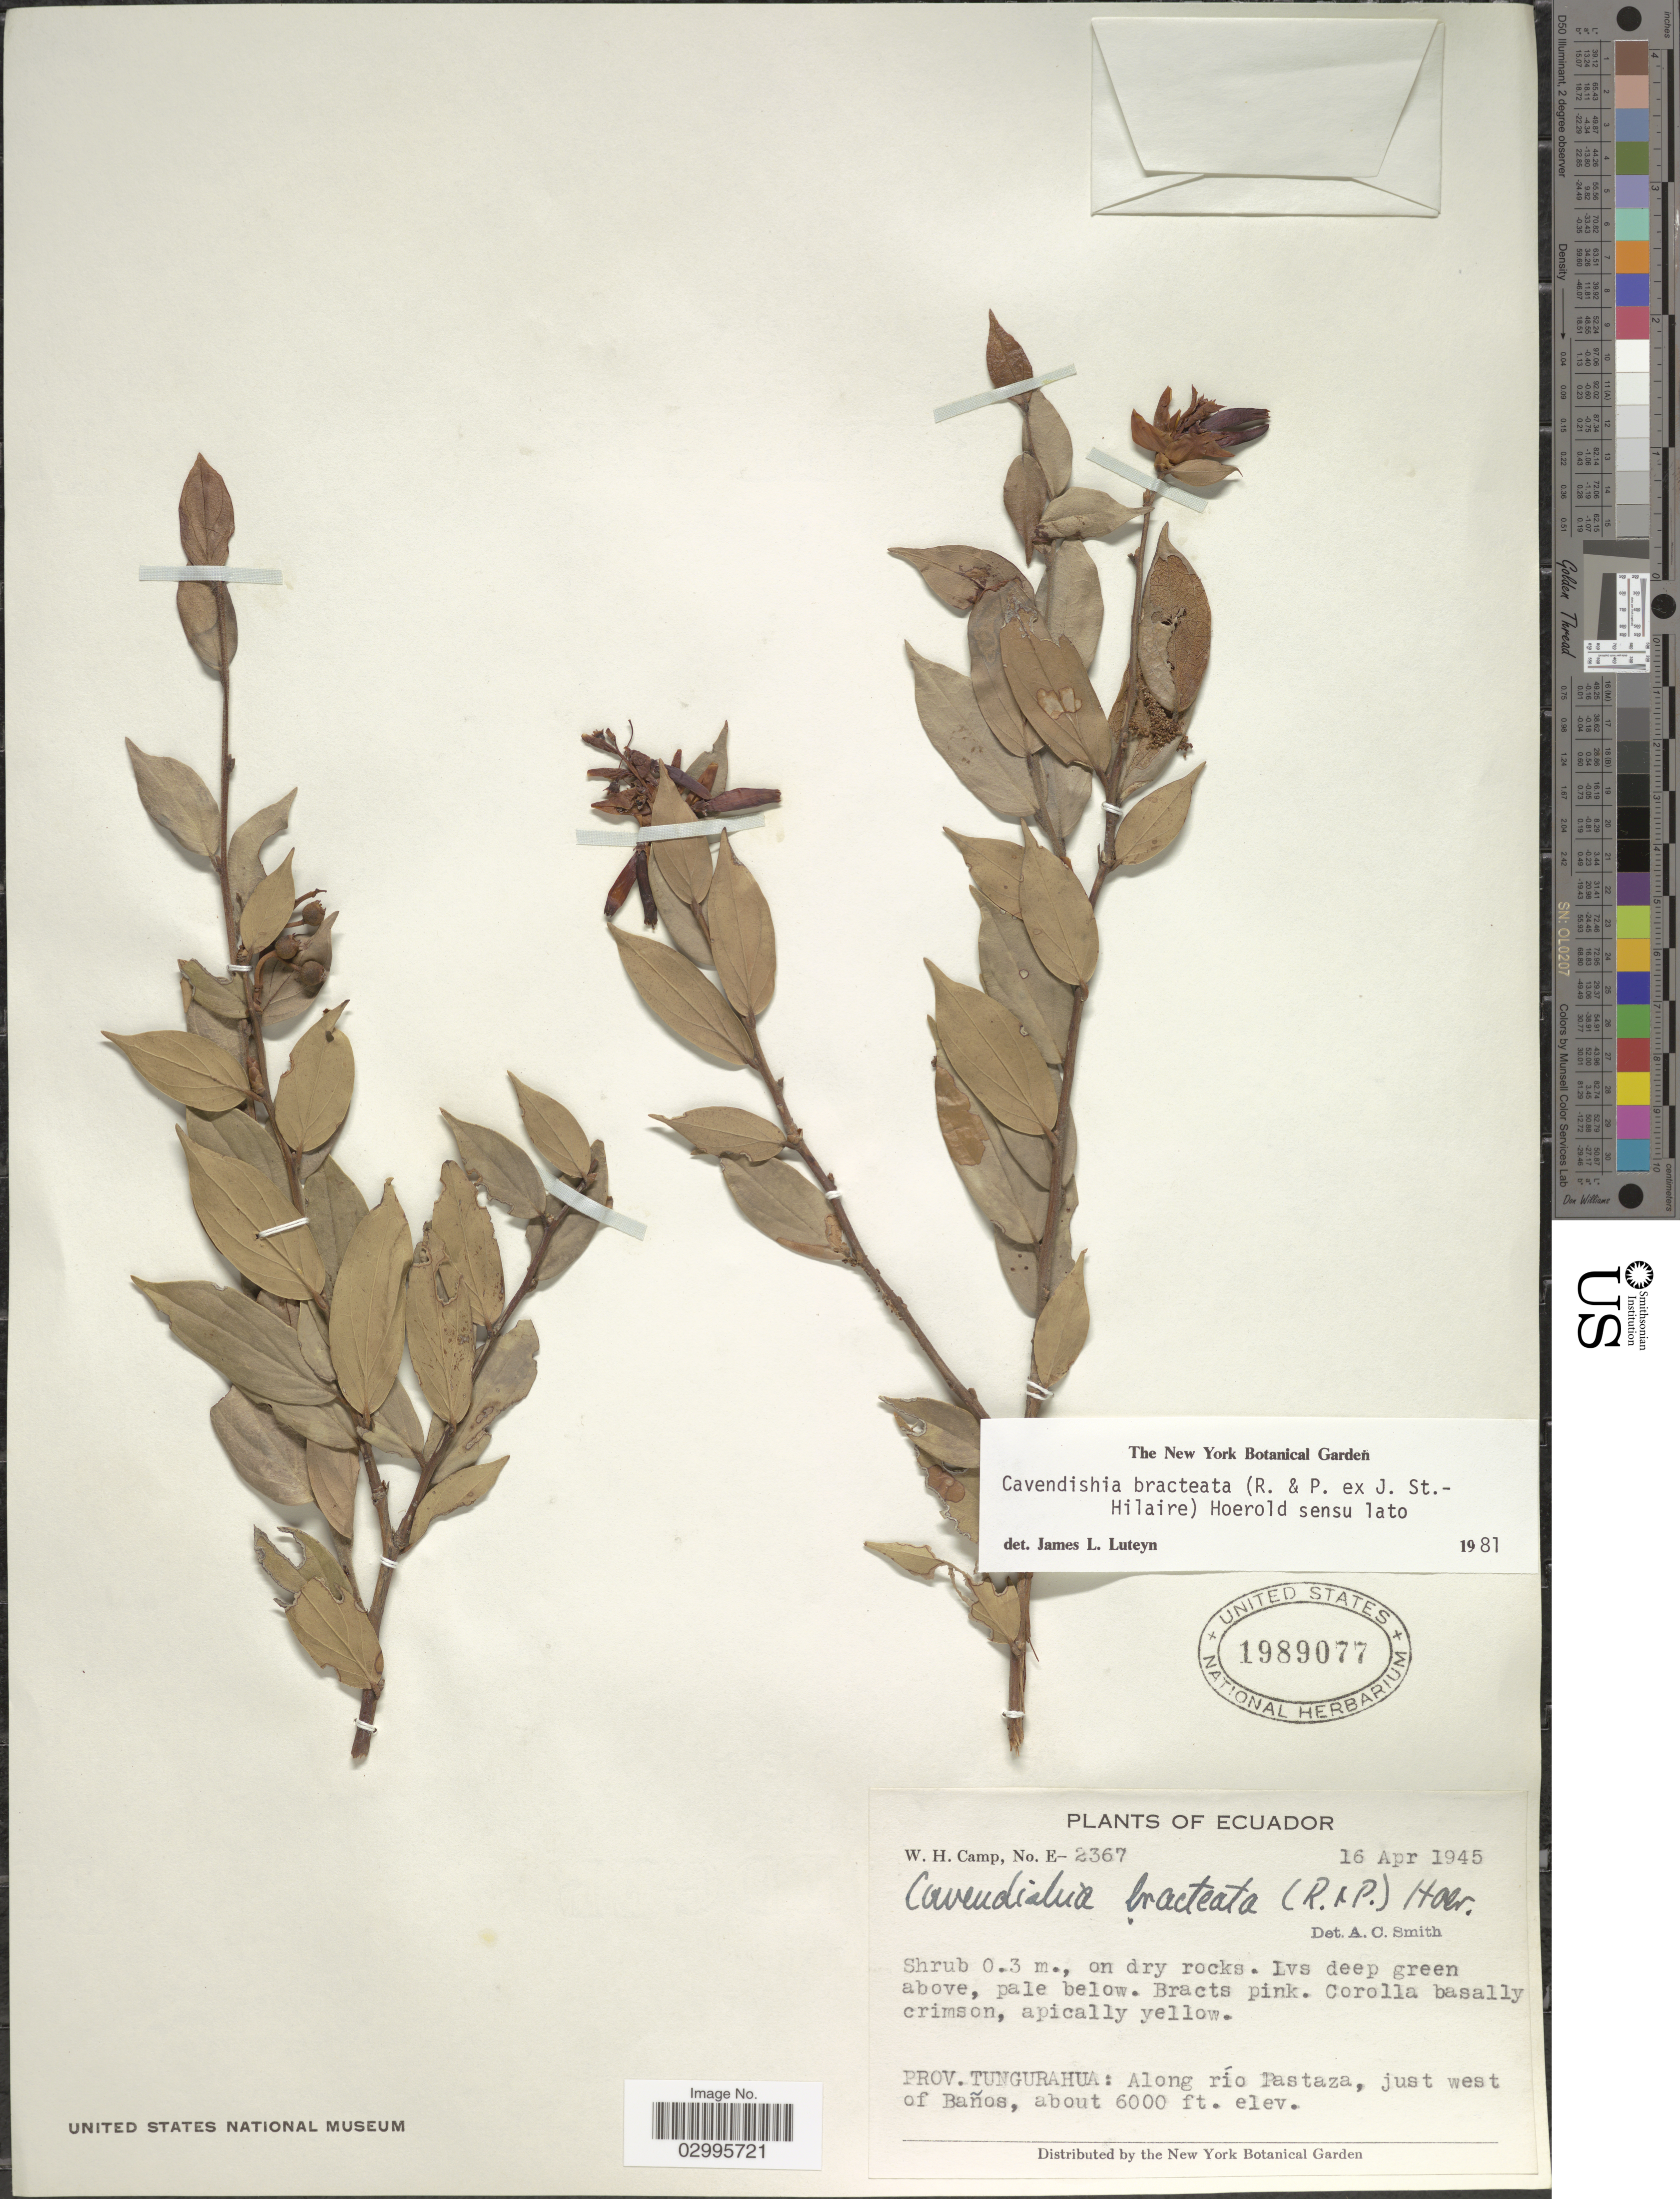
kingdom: Plantae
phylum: Tracheophyta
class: Magnoliopsida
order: Ericales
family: Ericaceae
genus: Cavendishia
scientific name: Cavendishia bracteata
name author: (Ruiz & Pav. ex J. St.-Hil.) Hoerold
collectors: W. H. Camp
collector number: E-2367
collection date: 1945-04-16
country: Ecuador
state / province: Tungurahua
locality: Along río Pastaza, just west of Baños.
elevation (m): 1829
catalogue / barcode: US 1989077